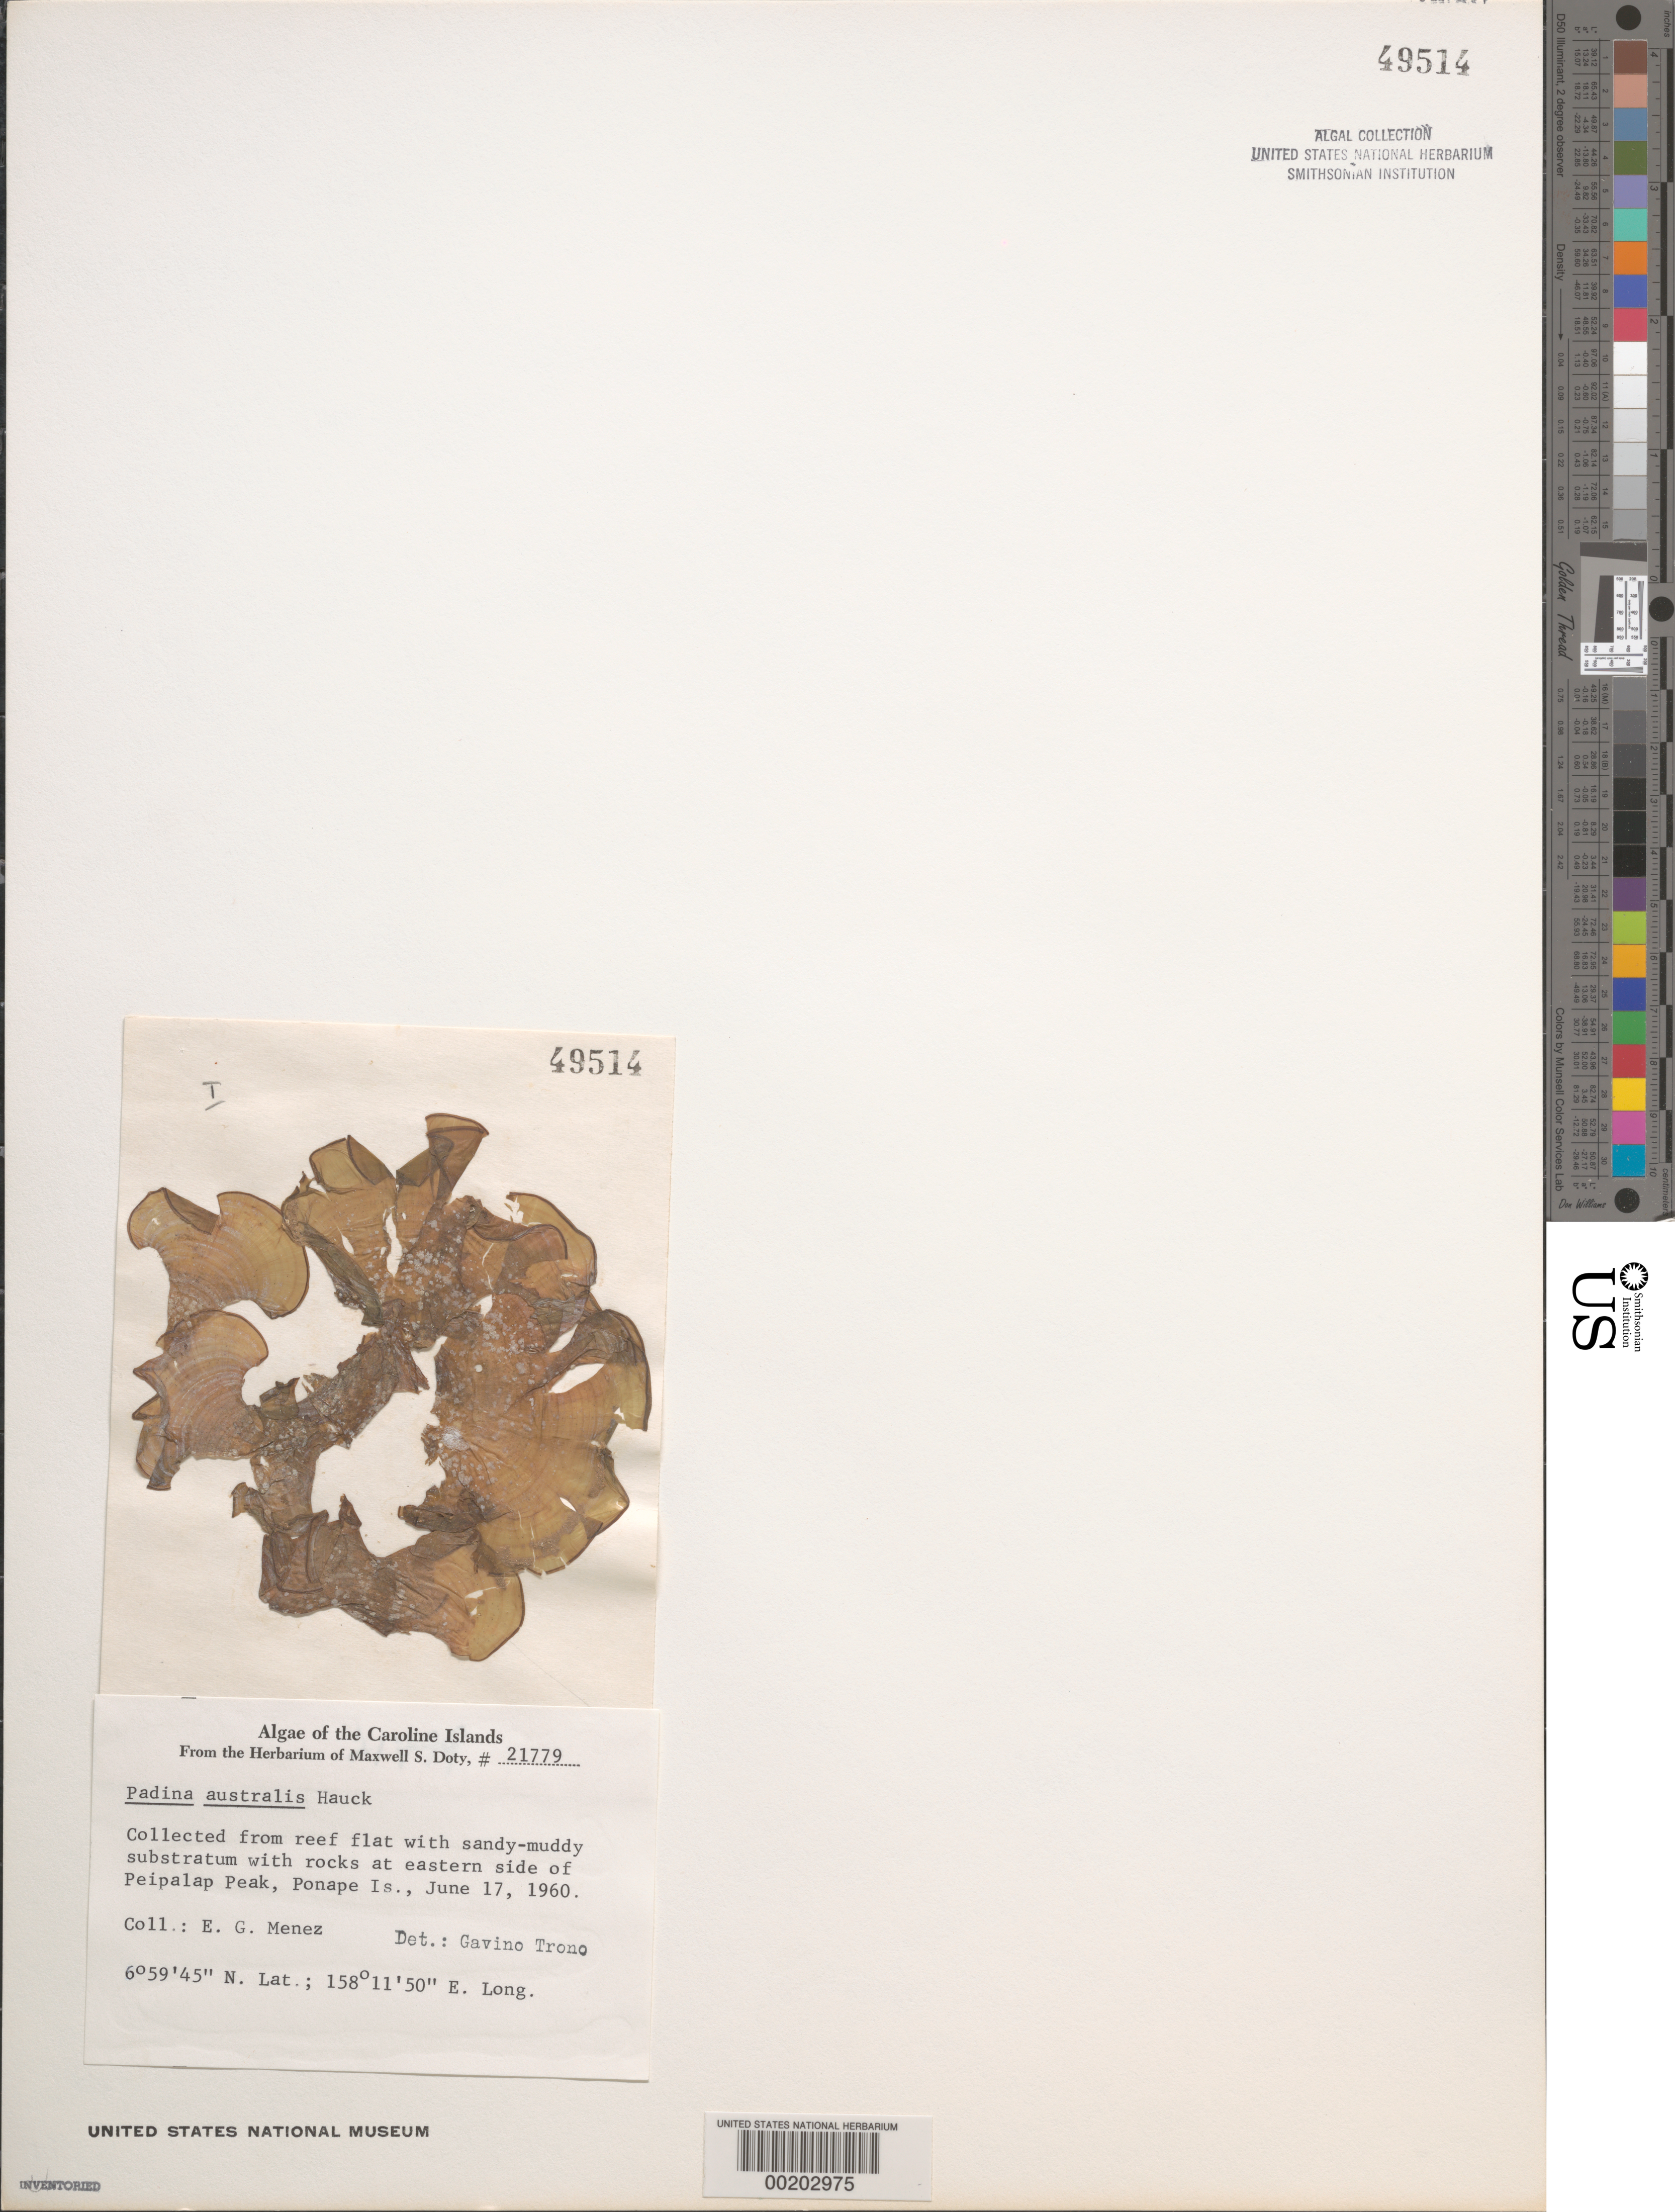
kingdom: Chromista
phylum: Ochrophyta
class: Phaeophyceae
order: Dictyotales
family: Dictyotaceae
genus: Padina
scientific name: Padina australis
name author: Hauck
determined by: Trono, Gavino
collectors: Meñez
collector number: MSD 21779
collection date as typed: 17 Jun 1960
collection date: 1960-06-17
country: Micronesia, Federated States of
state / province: Pohnpei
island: Pohnpei [Ponape]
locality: Peipalap Peak, east side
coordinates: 6 59' 45" N, 158 11' 50" E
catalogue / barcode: US 49514